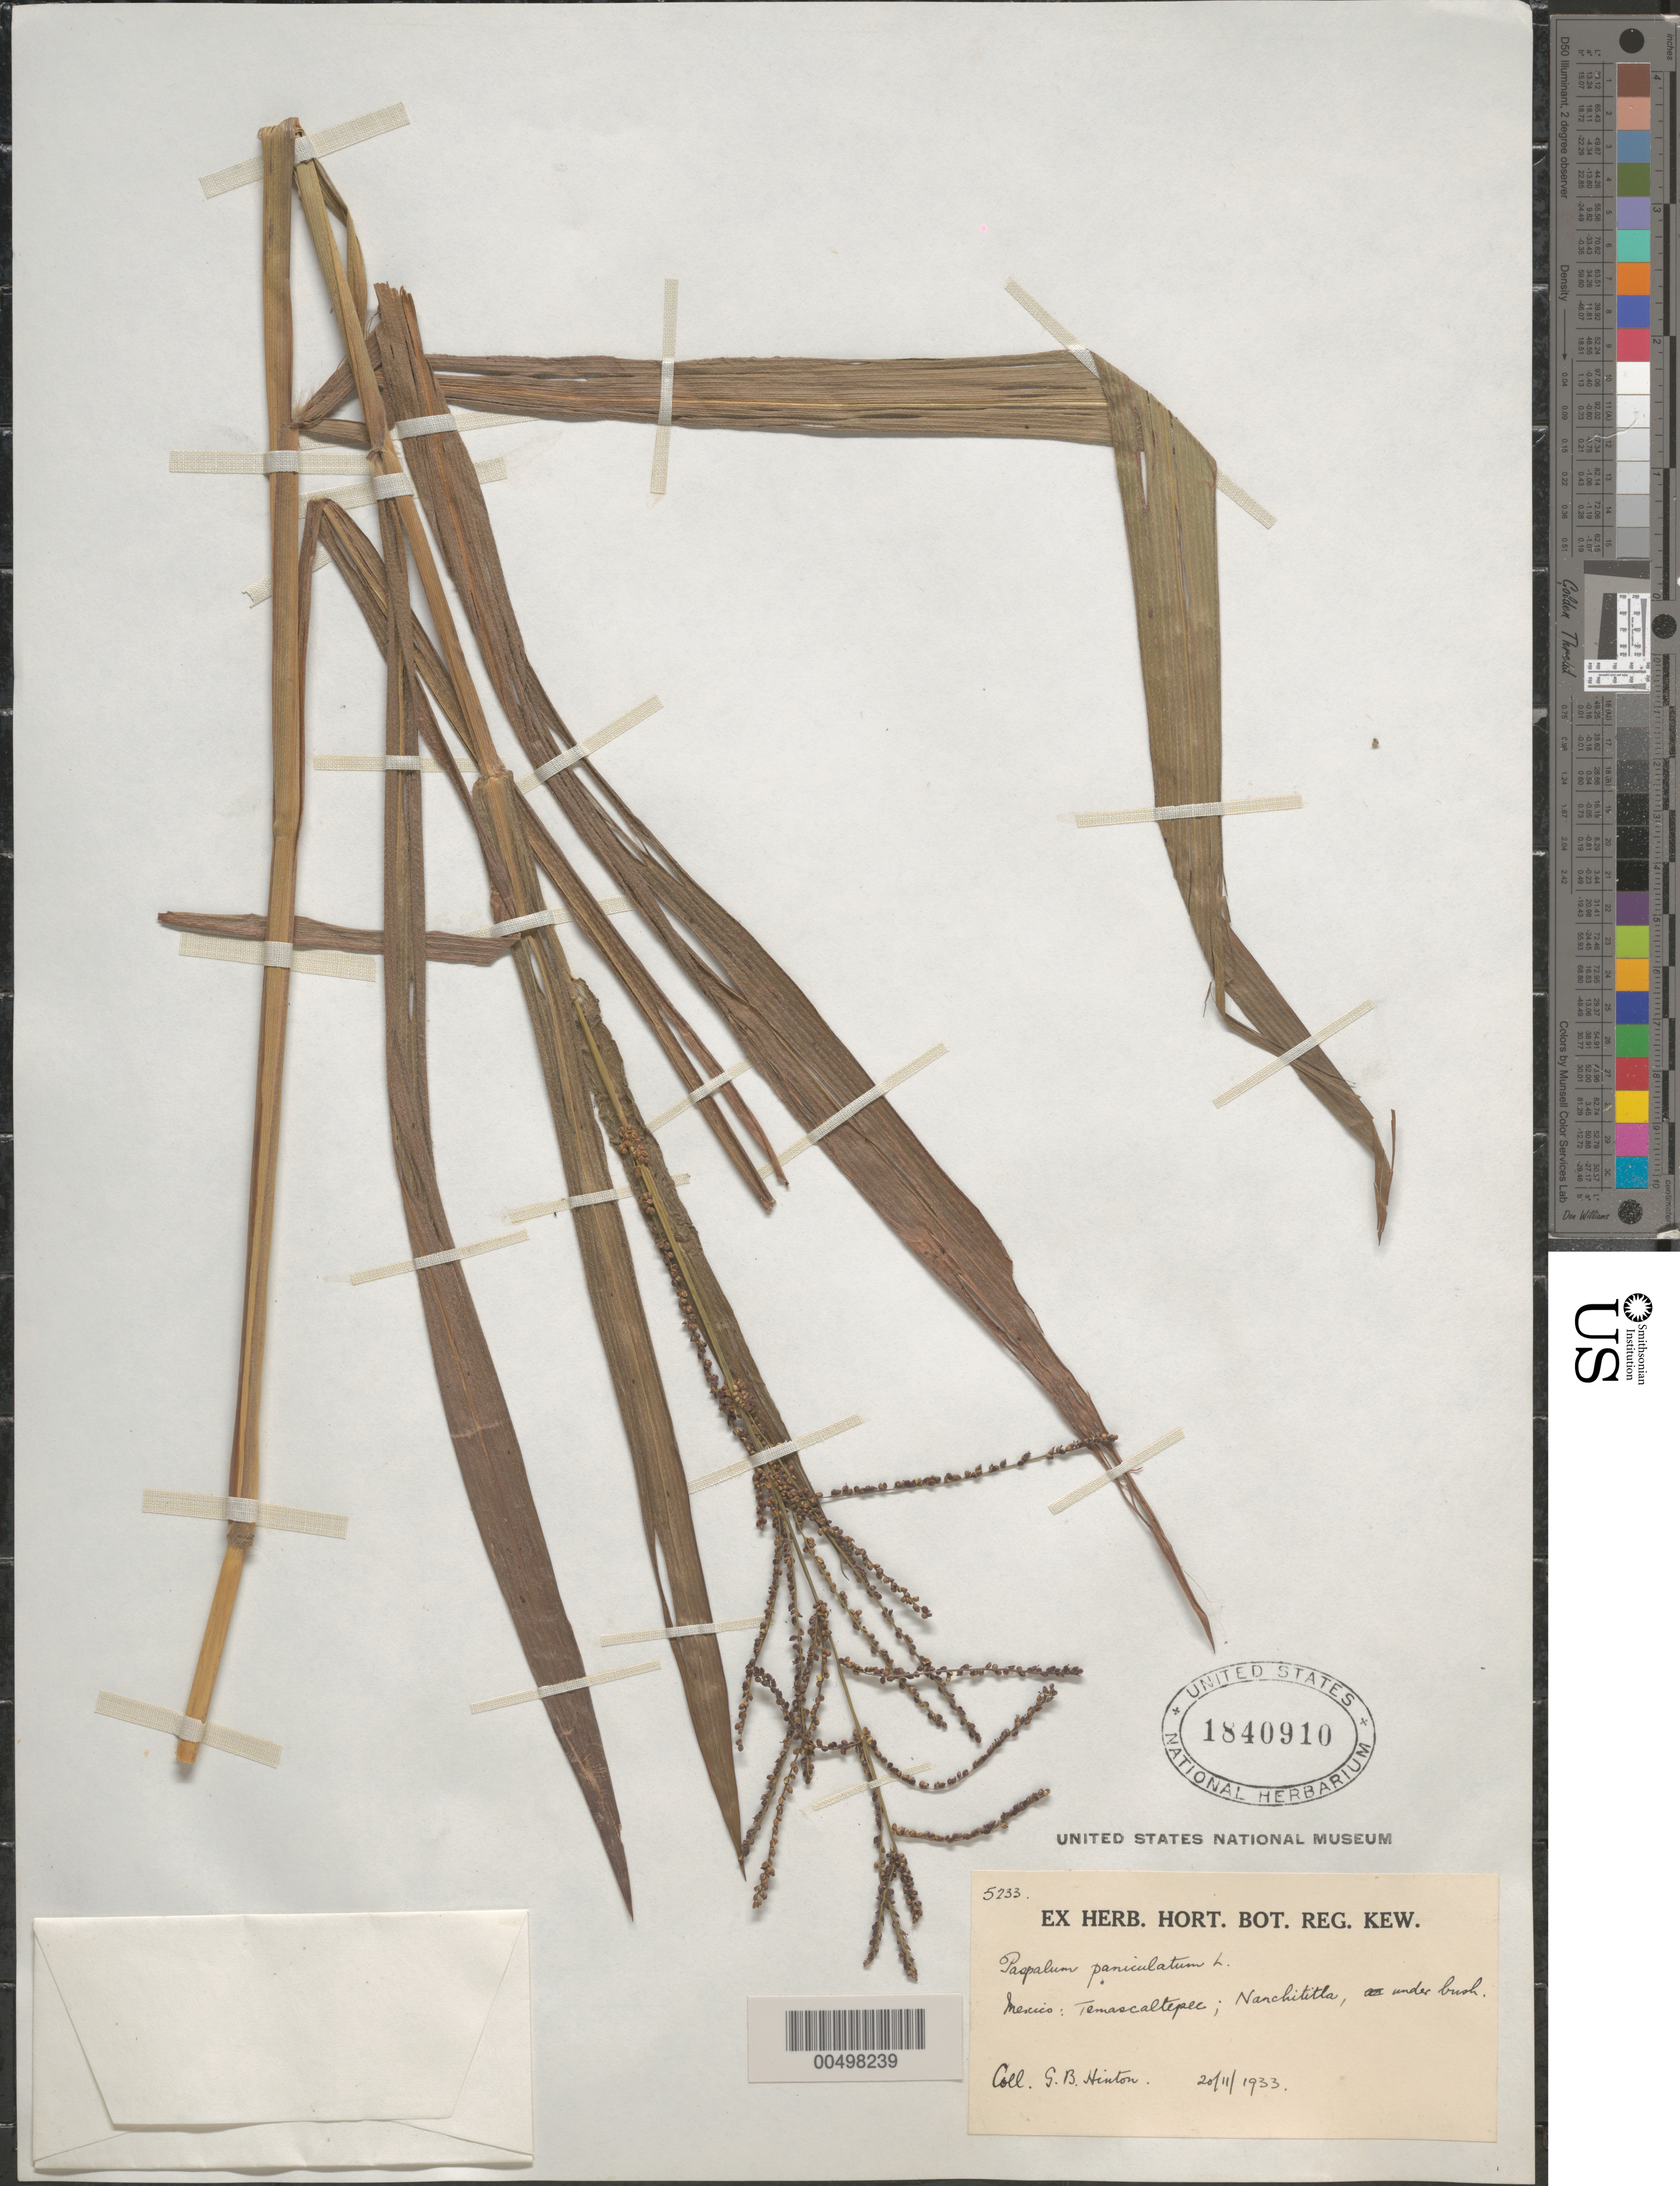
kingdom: Plantae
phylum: Tracheophyta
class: Liliopsida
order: Poales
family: Poaceae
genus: Paspalum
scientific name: Paspalum paniculatum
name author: L.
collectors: G. B. Hinton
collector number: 5233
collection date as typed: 20 Nov 1933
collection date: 1933-11-20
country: Mexico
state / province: México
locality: Temascaltepec, Nanchitla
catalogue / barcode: US 1840910